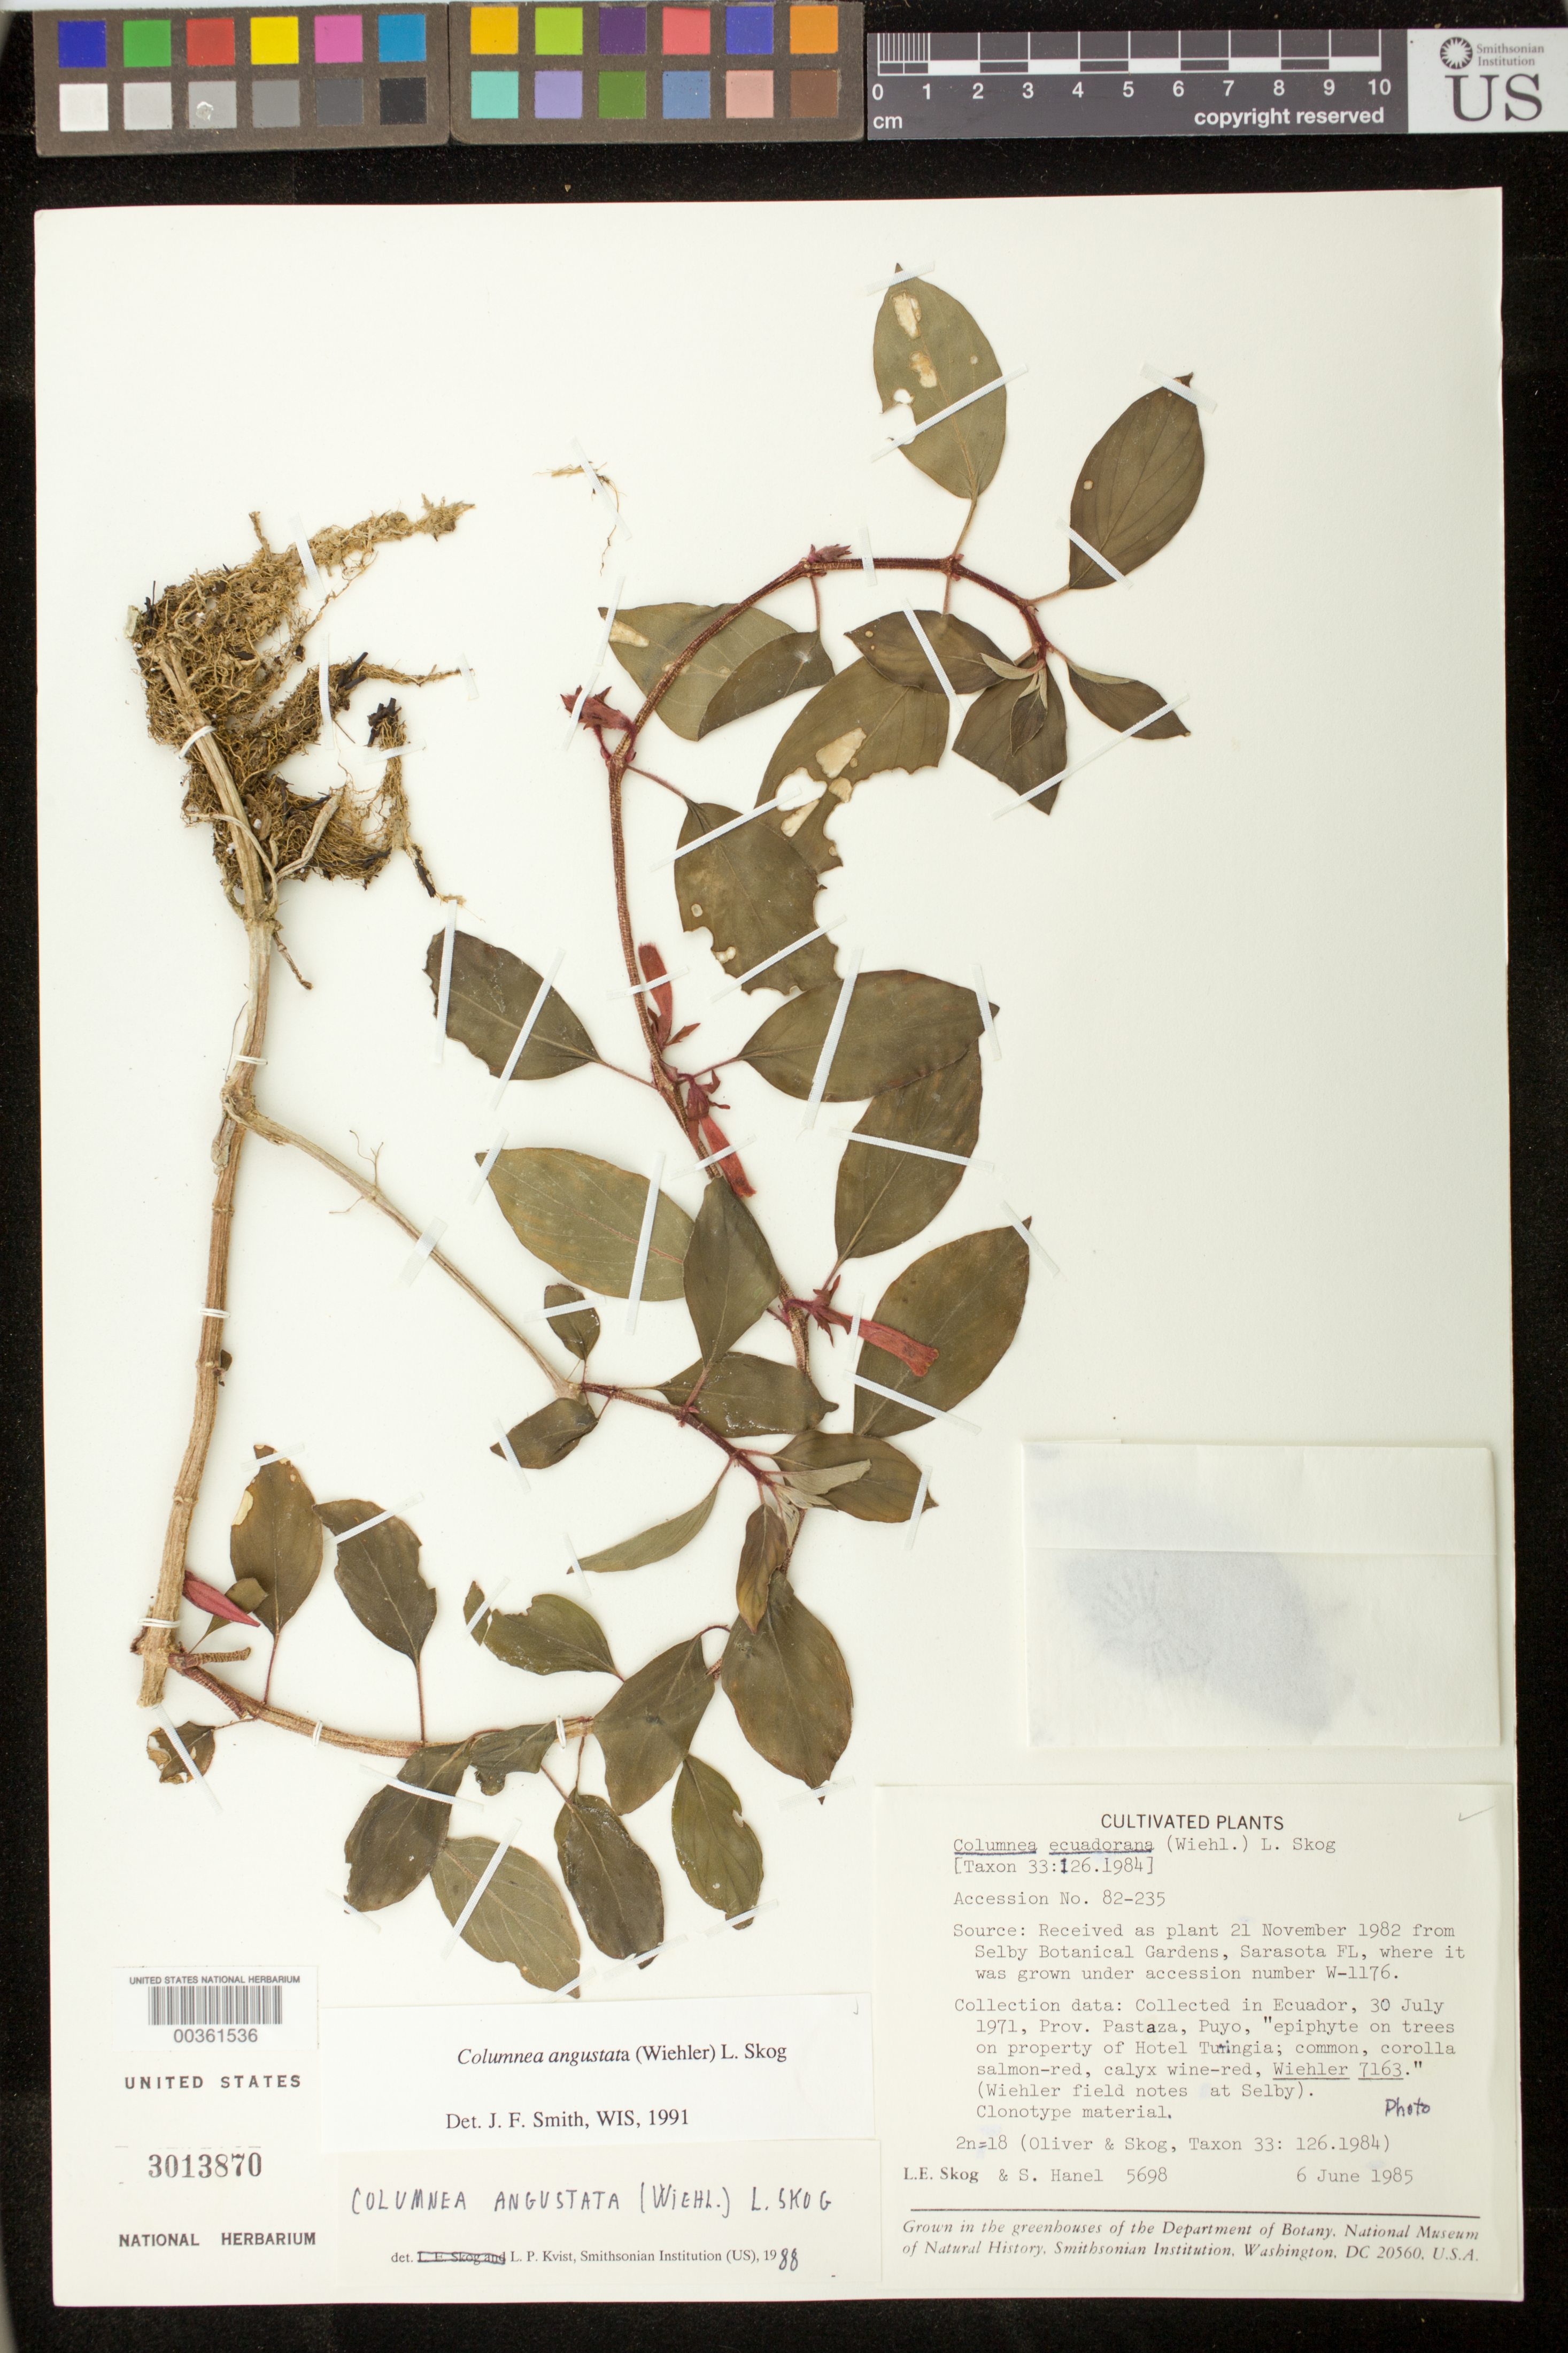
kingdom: Plantae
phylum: Tracheophyta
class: Magnoliopsida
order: Lamiales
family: Gesneriaceae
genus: Columnea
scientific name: Columnea angustata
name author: (Wiehler) L.E. Skog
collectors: L. E. Skog & S. Hanel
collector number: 5698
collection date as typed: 06 Jun 1985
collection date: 1985-06-06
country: Ecuador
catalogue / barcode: US 3013870